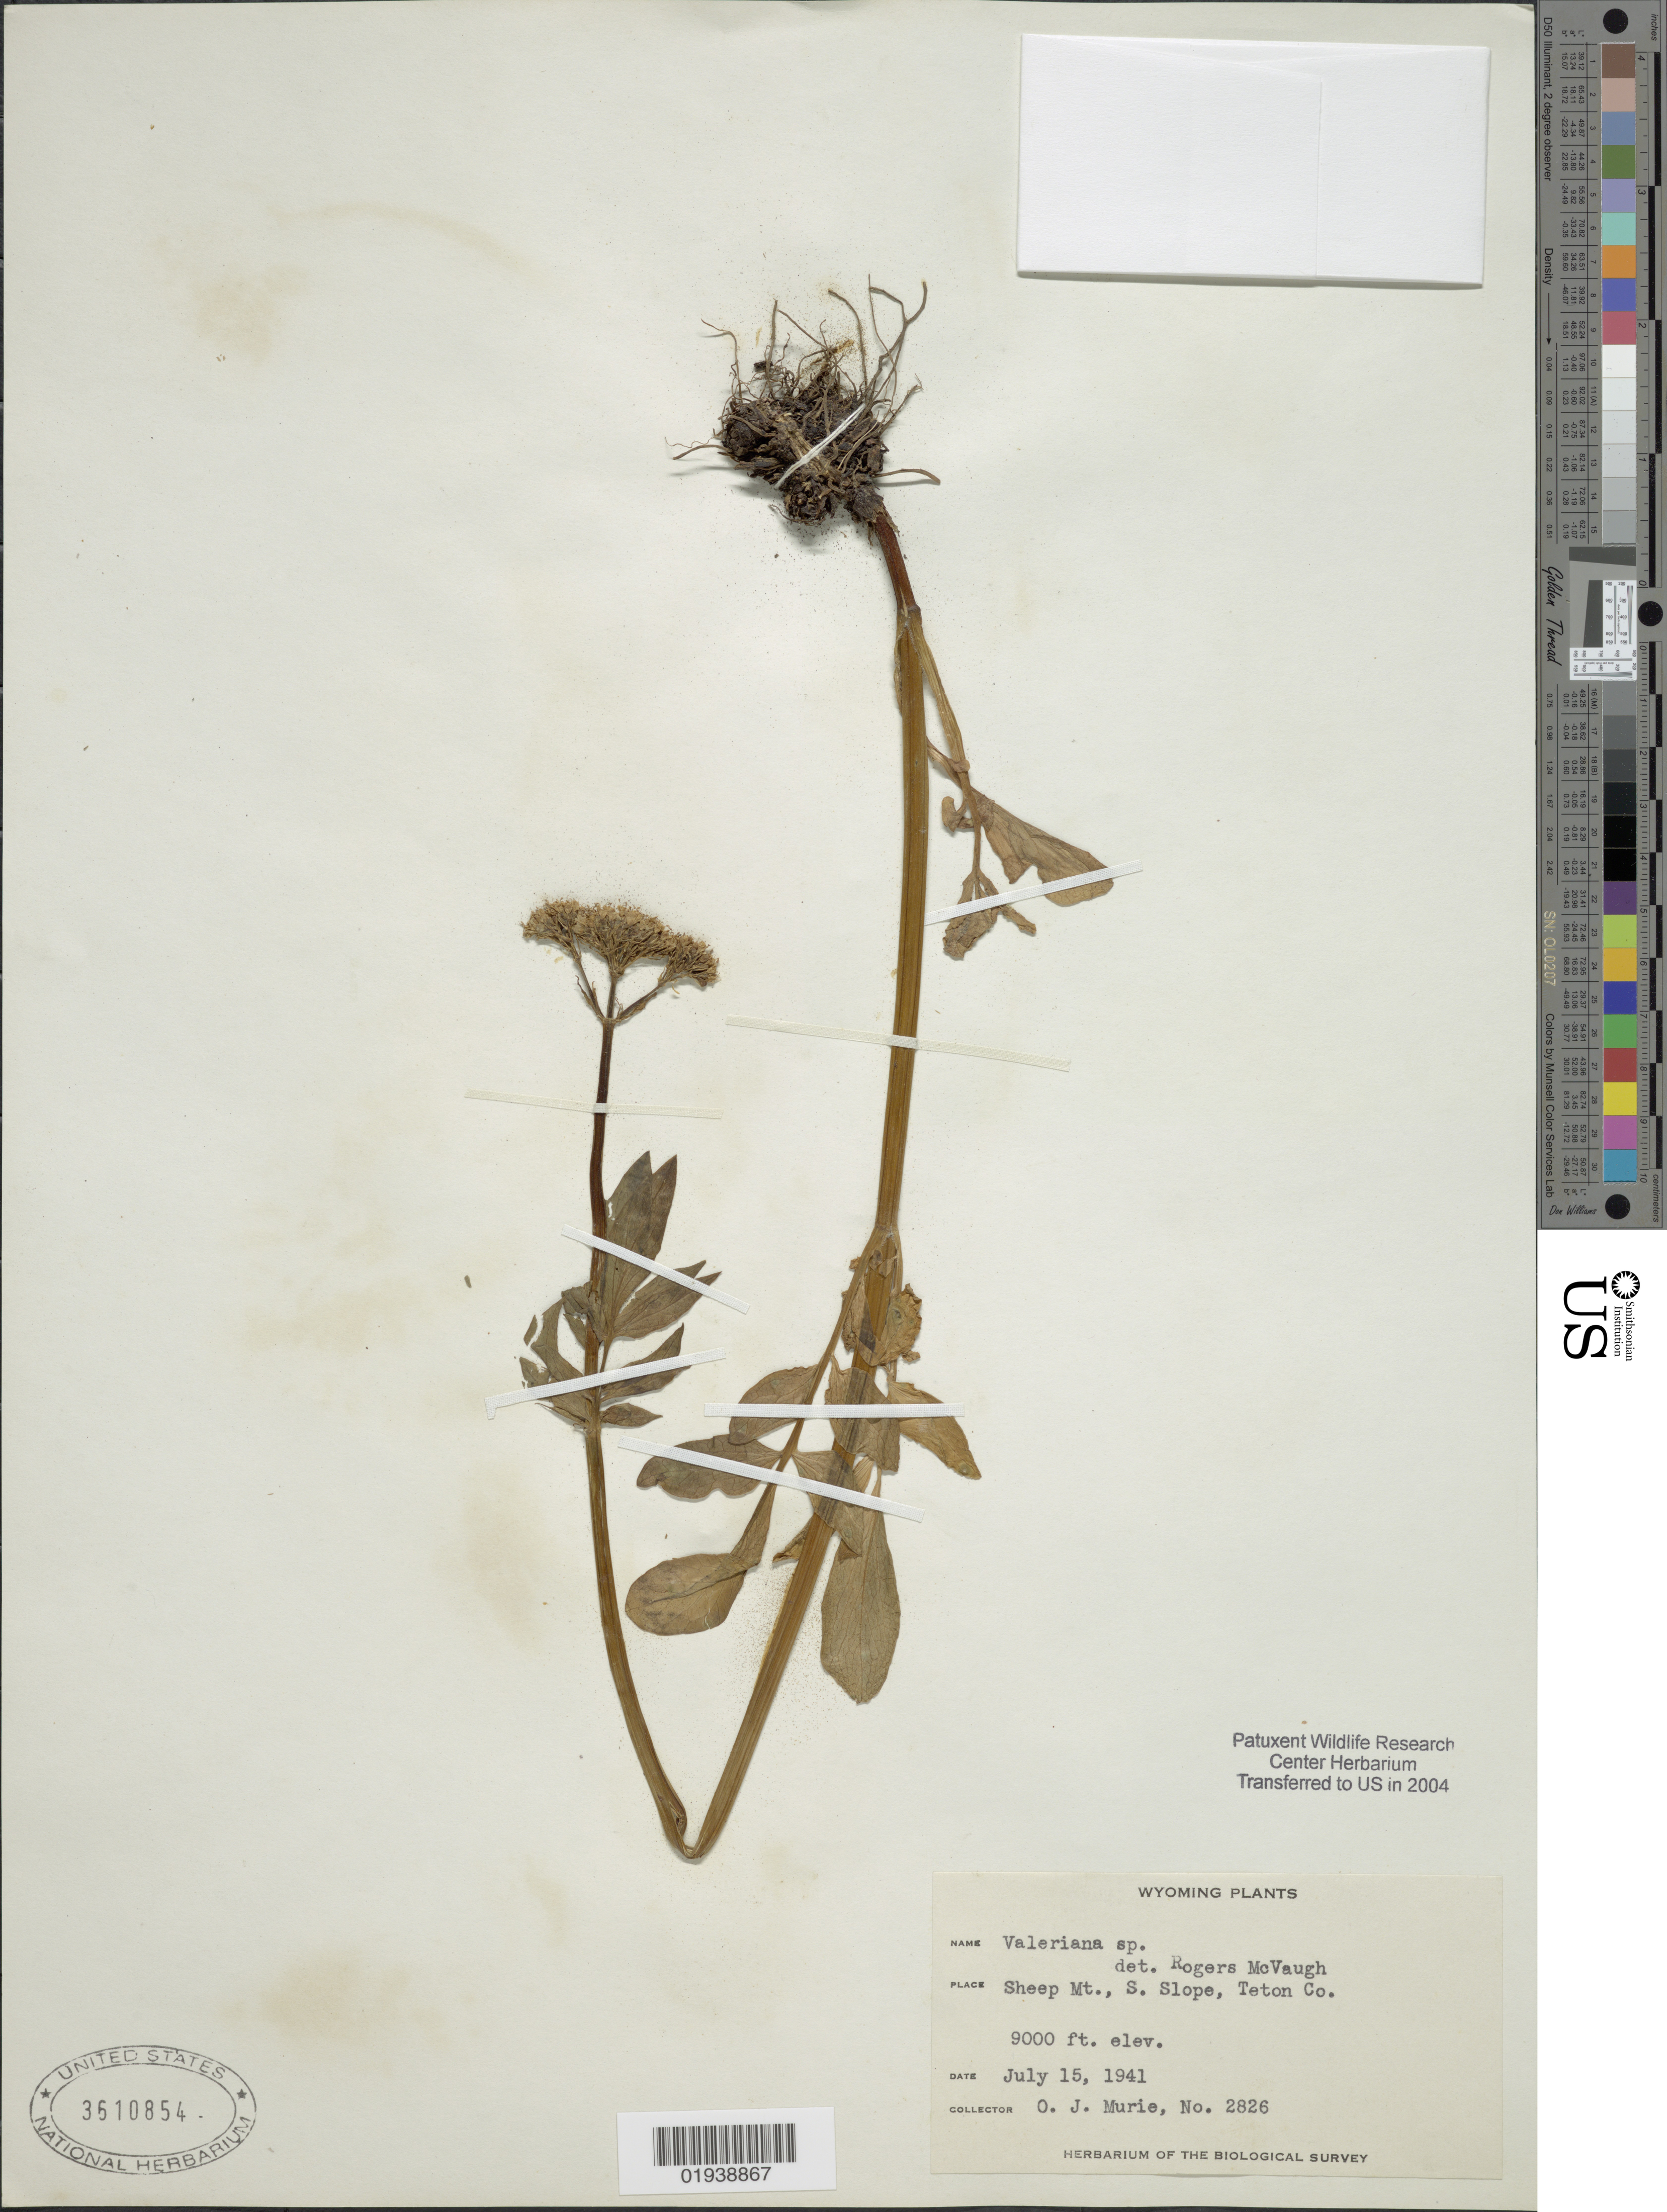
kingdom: Plantae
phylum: Tracheophyta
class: Magnoliopsida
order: Dipsacales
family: Caprifoliaceae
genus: Valeriana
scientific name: Valeriana sp.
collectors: O. Murie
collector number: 2826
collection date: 1941-07-15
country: United States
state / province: Wyoming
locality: Sheep Mt., S. Slope, Teton Co.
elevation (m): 2743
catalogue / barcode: US 3610854